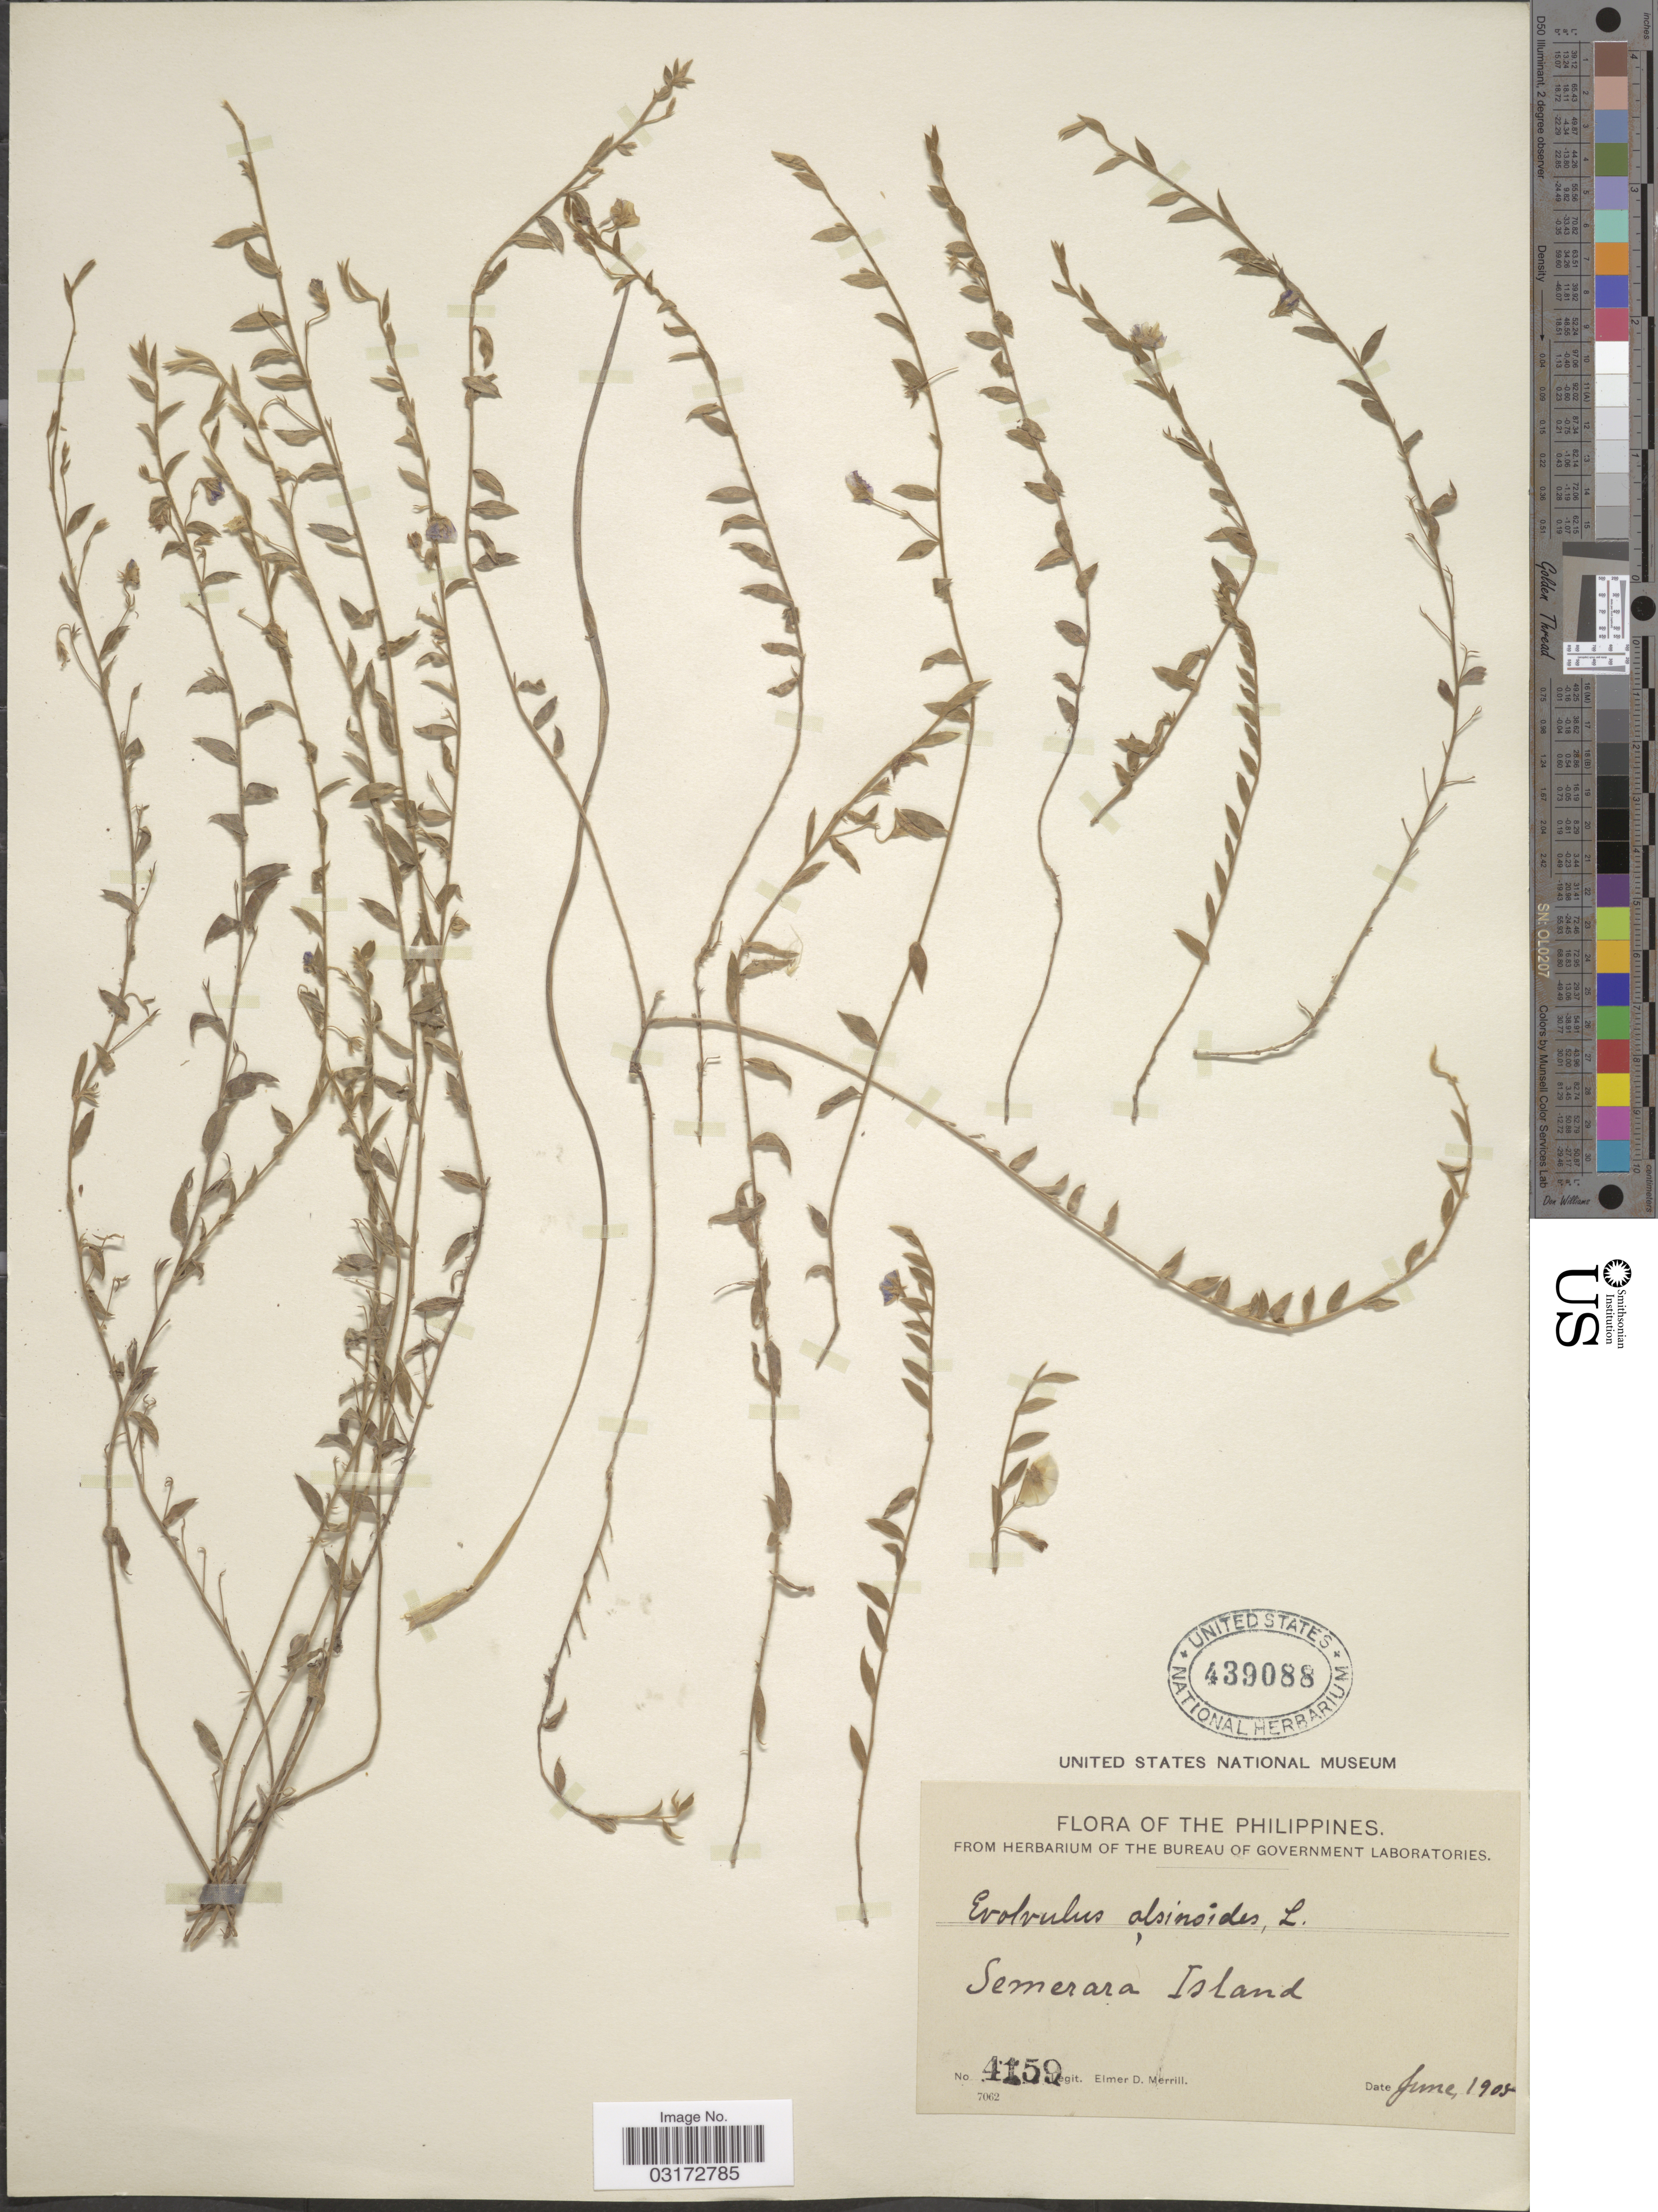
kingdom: Plantae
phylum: Tracheophyta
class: Magnoliopsida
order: Solanales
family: Convolvulaceae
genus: Evolvulus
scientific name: Evolvulus alsinoides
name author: (L.) L.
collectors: E. D. Merrill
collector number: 4159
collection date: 1905-06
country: Philippines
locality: Semerara Island.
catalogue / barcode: US 439088